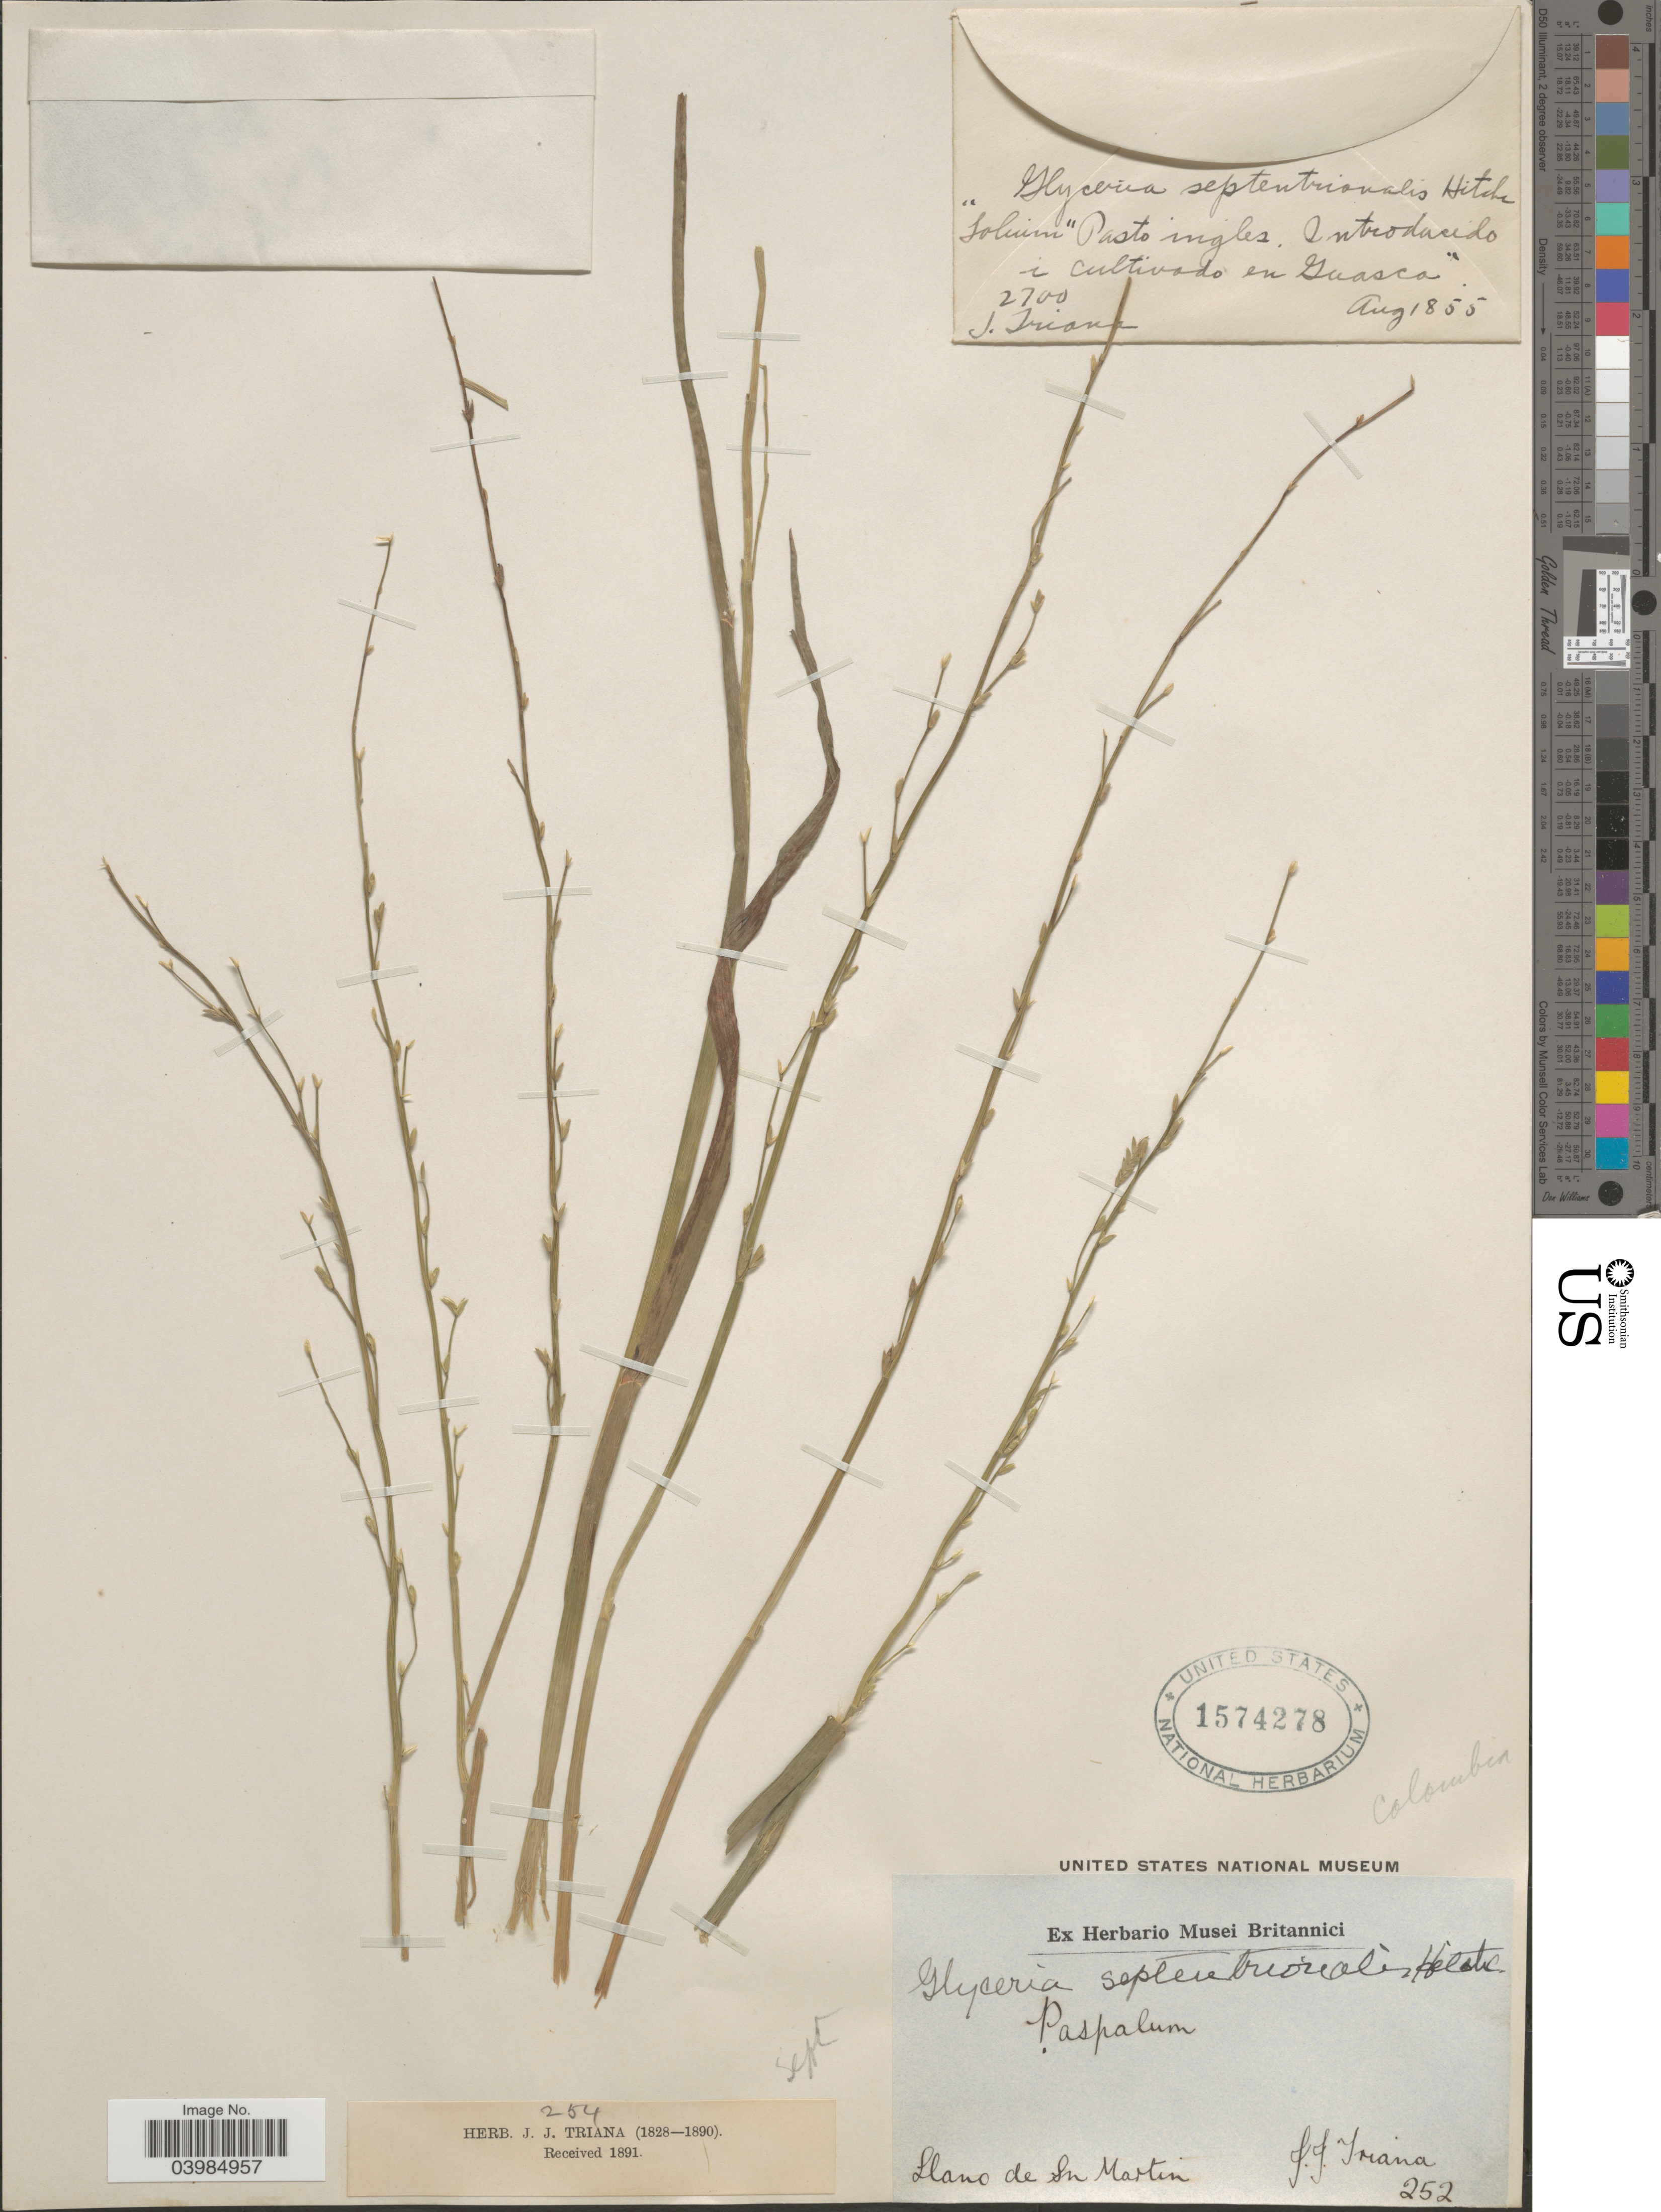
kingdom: Plantae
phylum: Tracheophyta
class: Liliopsida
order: Poales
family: Poaceae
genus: Glyceria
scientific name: Glyceria septentrionalis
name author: Hitchc.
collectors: J. J. Triana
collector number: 252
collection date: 1855-08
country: Colombia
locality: Llano de Sn Martin. En Guasca.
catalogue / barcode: US 1574278